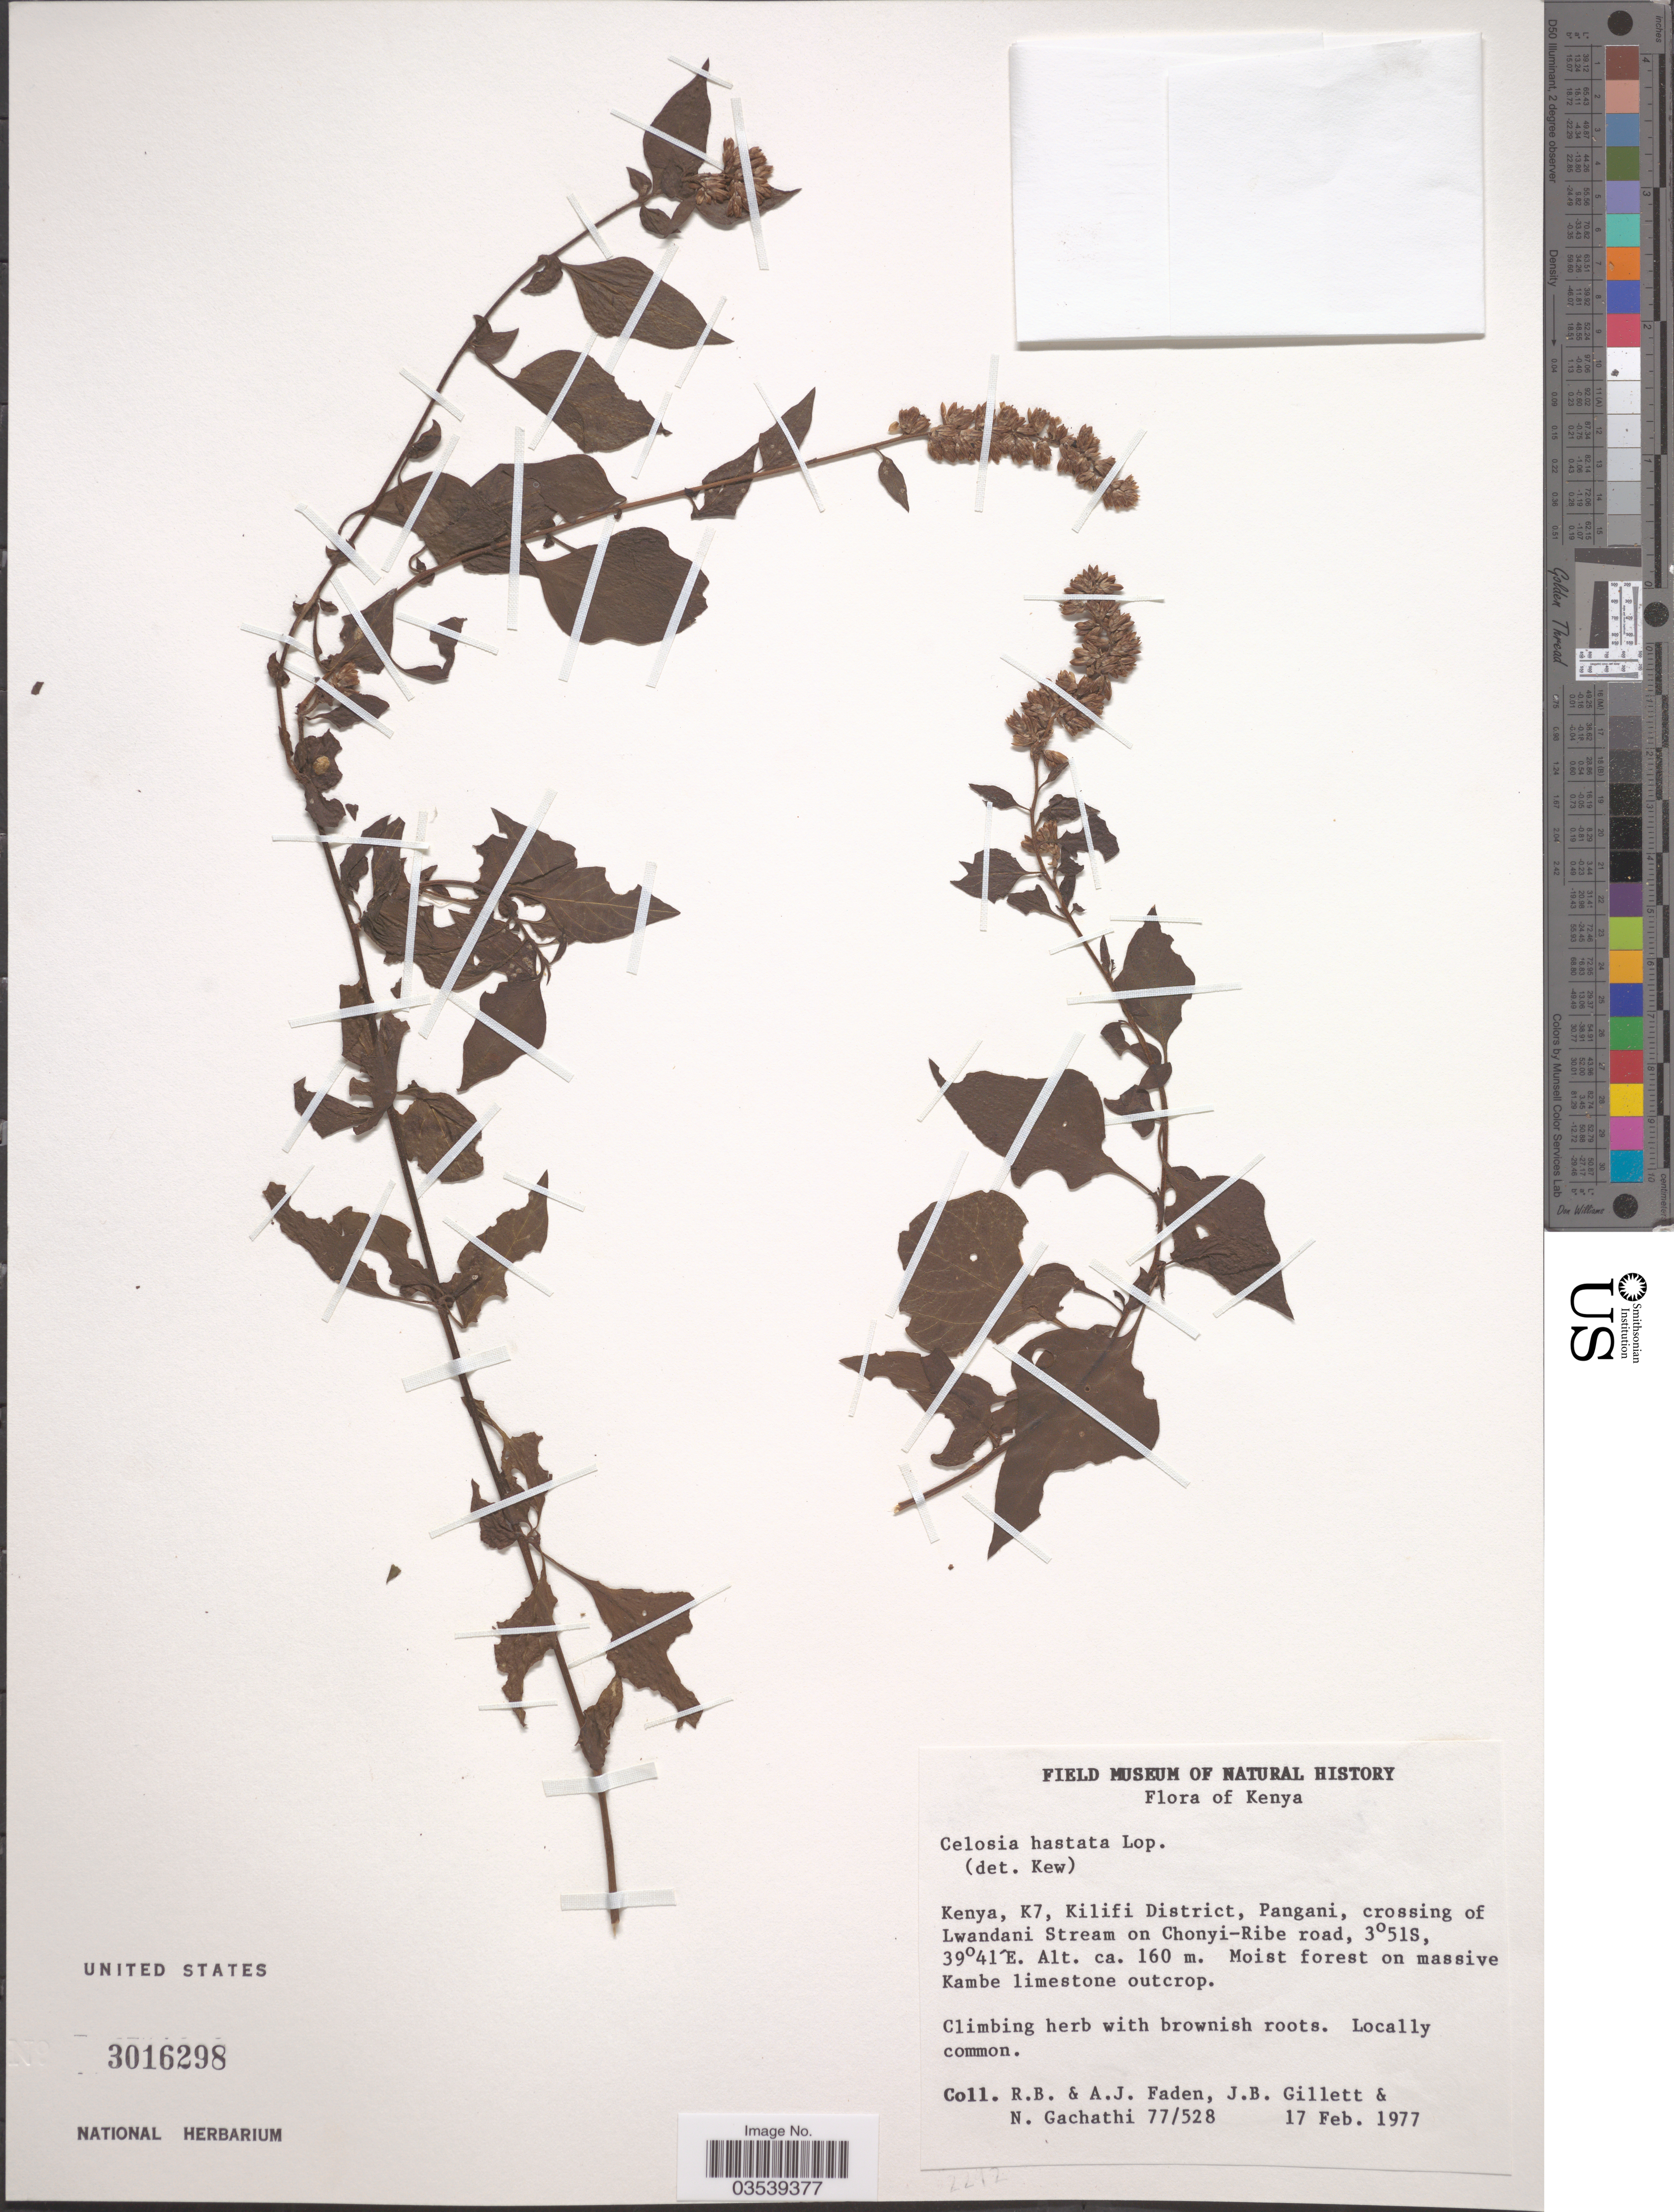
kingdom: Plantae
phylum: Tracheophyta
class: Magnoliopsida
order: Caryophyllales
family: Amaranthaceae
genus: Celosia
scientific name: Celosia hastata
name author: Lopr.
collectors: R. B. Faden, A. J. Faden, J. B. Gillett & N. Gachathi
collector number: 77/528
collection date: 1977-02-17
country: Kenya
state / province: Kilifi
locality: K7, Kilifi District, Pangani, crossing of Lwandani Stream on Chonyi-Ribe road.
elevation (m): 160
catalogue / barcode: US 3016298